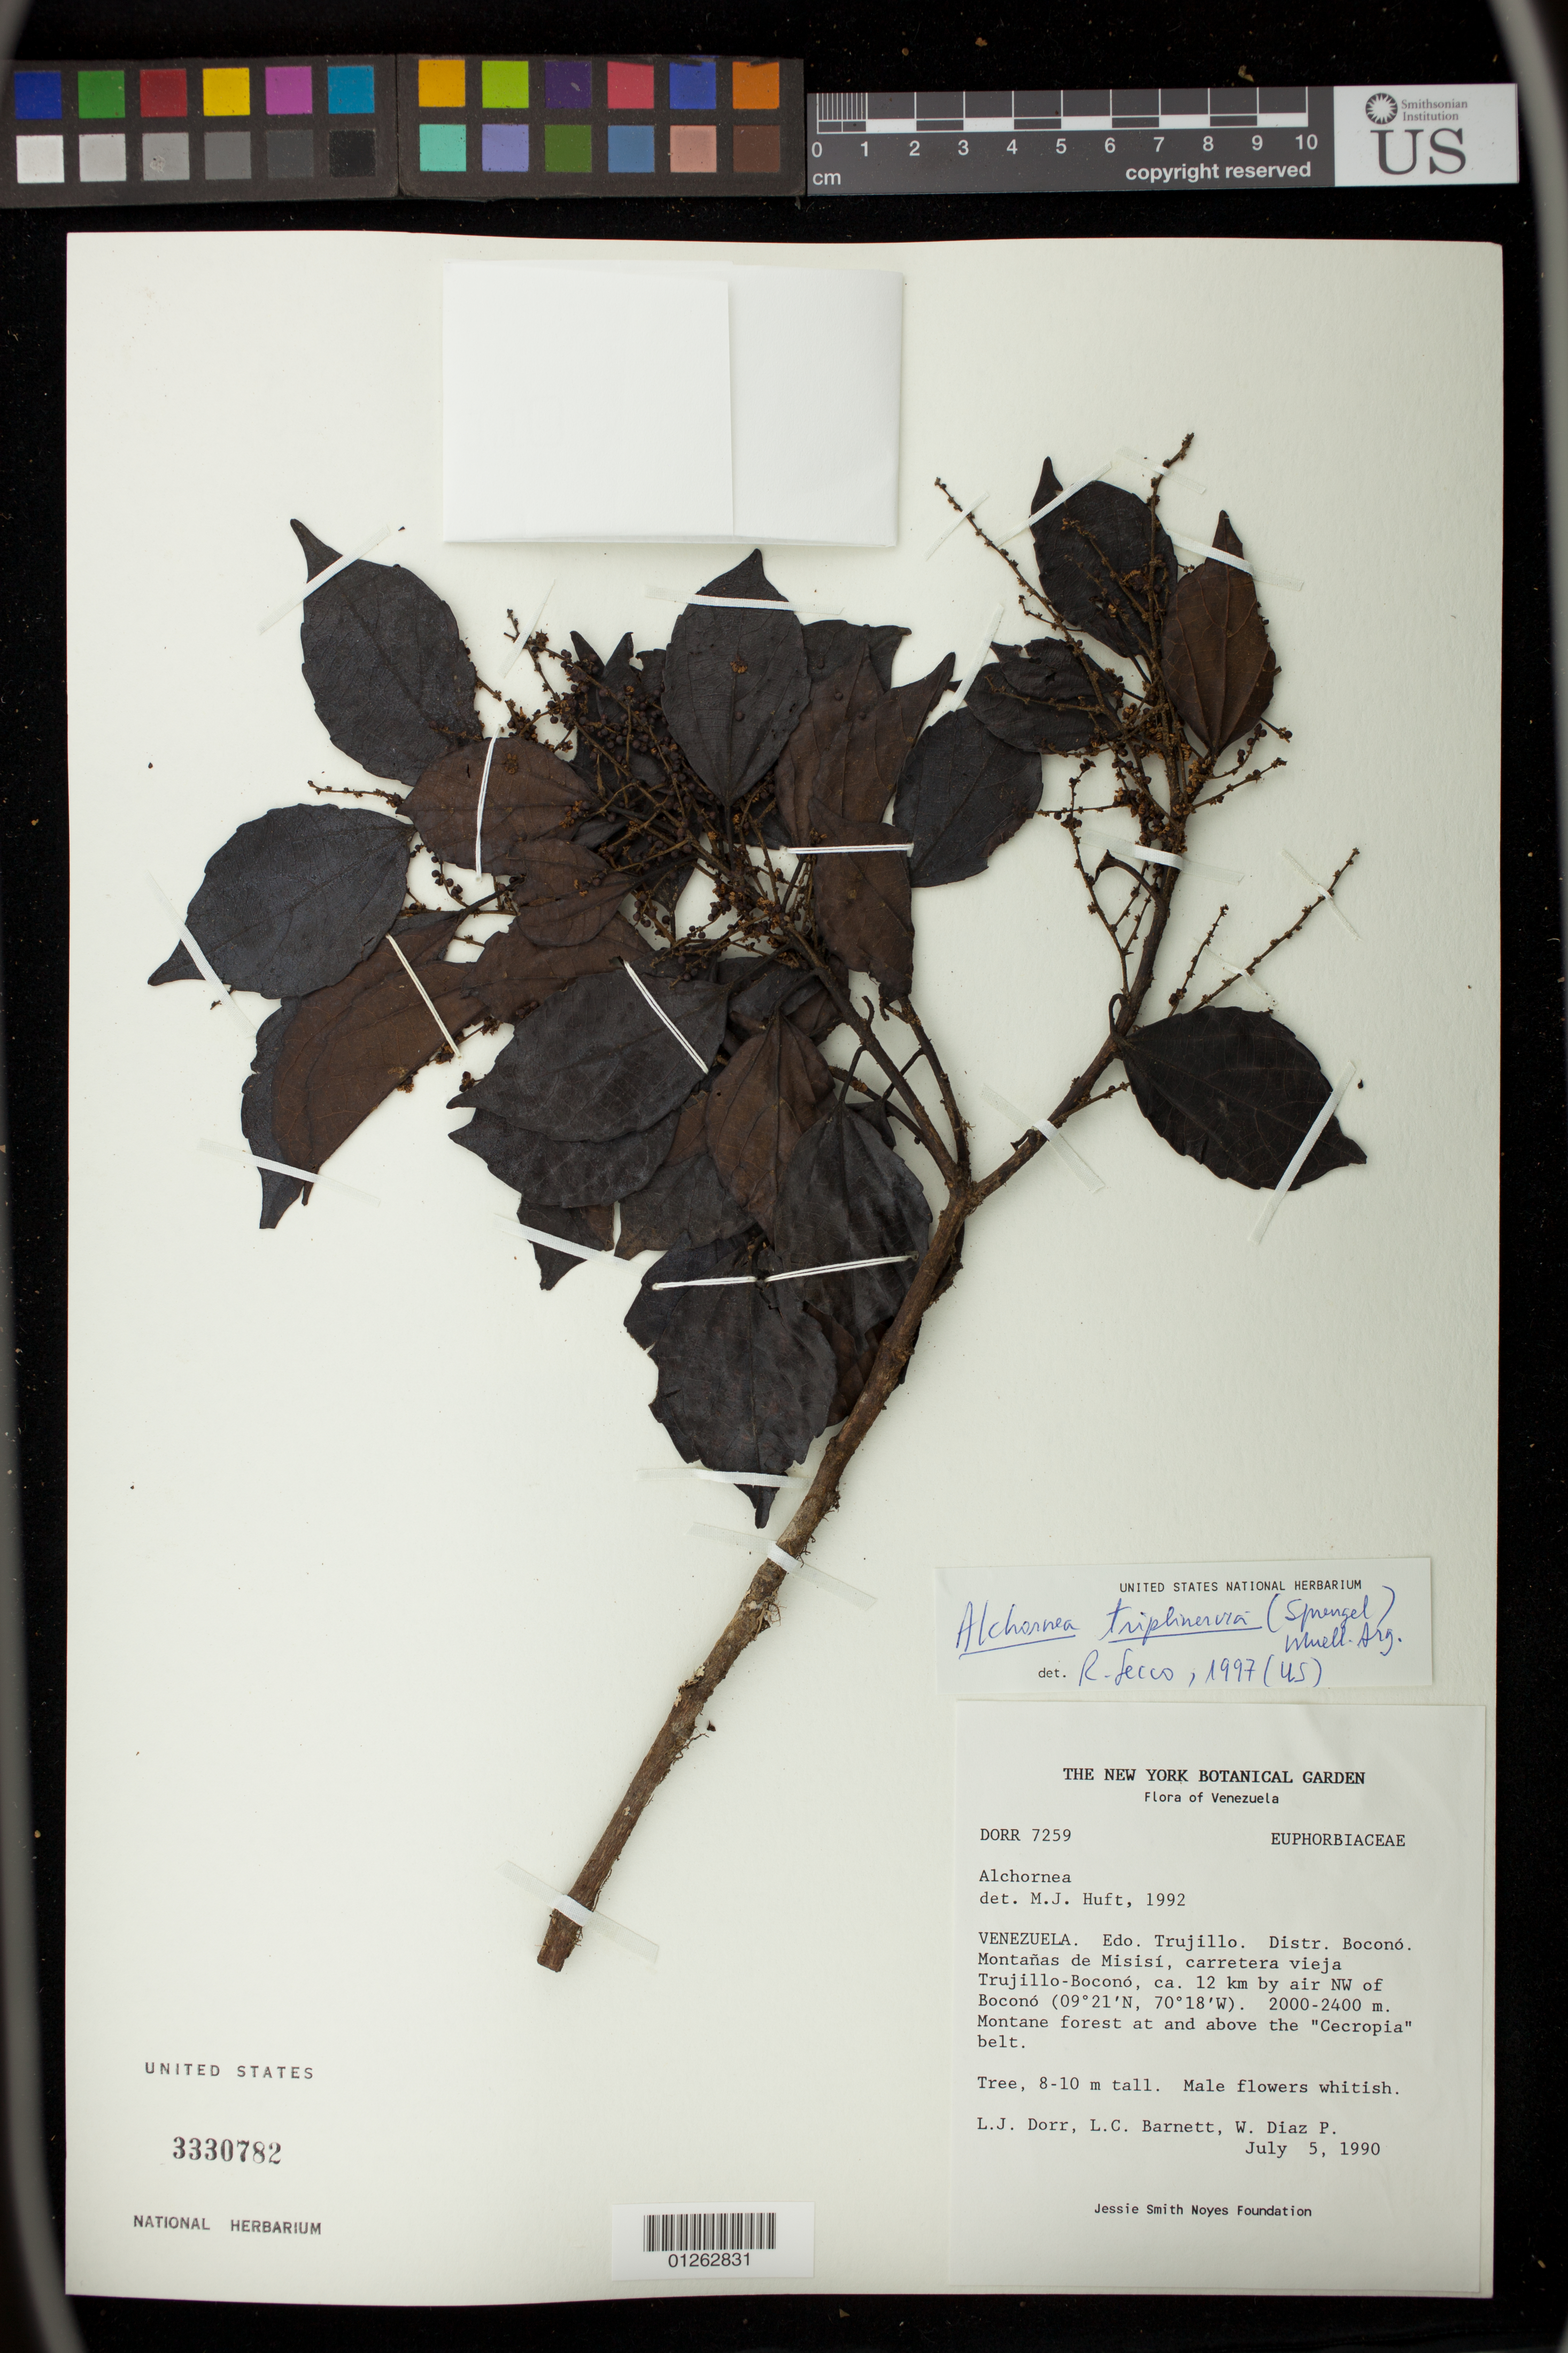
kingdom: Plantae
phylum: Tracheophyta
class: Magnoliopsida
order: Malpighiales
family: Euphorbiaceae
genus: Alchornea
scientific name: Alchornea triplinervia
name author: (Spreng.) Müll. Arg.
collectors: L. J. Dorr, L. C. Barnett & W. Díaz P.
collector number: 7259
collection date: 1990-07-05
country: Venezuela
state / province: Trujillo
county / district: Boconó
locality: Montañas de Misisi, carretera vieja Trujillo-Boconó, ca. 12 km by air NW of Boconó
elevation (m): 2000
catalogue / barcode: US 3330782